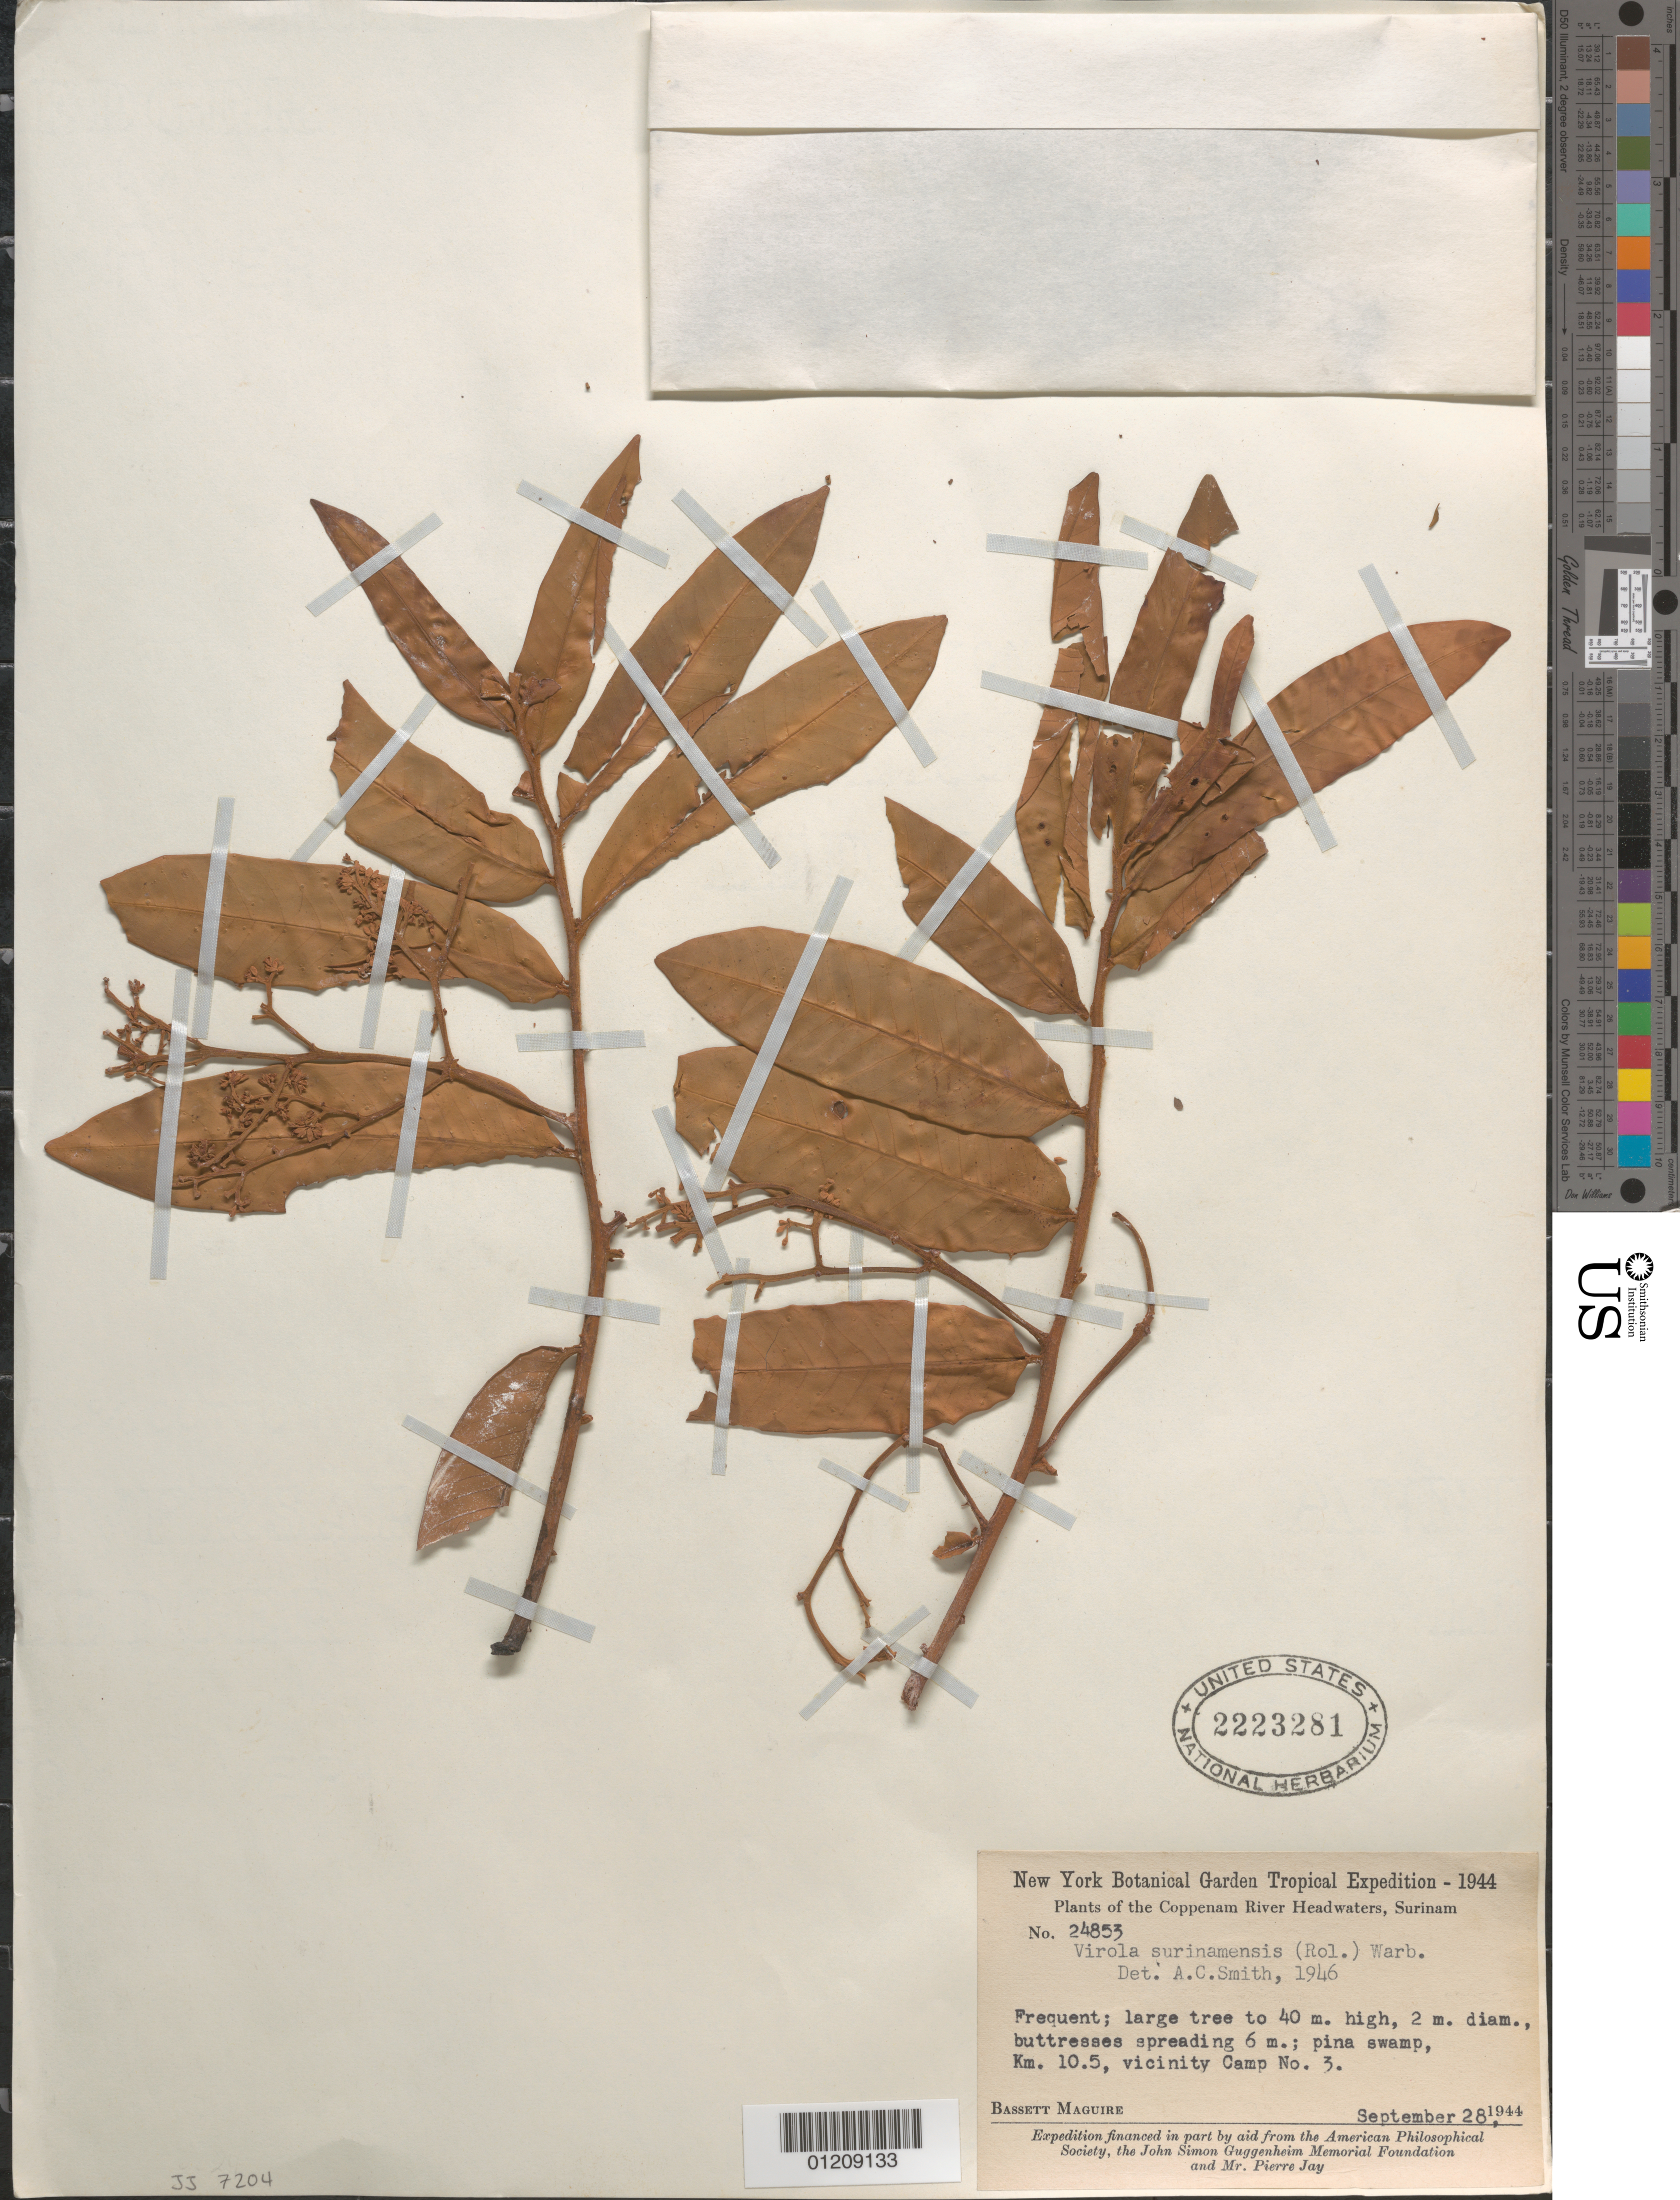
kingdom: Plantae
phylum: Tracheophyta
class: Magnoliopsida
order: Magnoliales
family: Myristicaceae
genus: Virola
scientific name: Virola surinamensis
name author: (Rol.) Warb.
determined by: Smith, A. C.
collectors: B. Maguire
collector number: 24853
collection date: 1944-09-28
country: Suriname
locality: Coppenam River Headwaters, km 10.5, vic Camp No. 3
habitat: Frequent. Pina swamp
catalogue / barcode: US 2223281